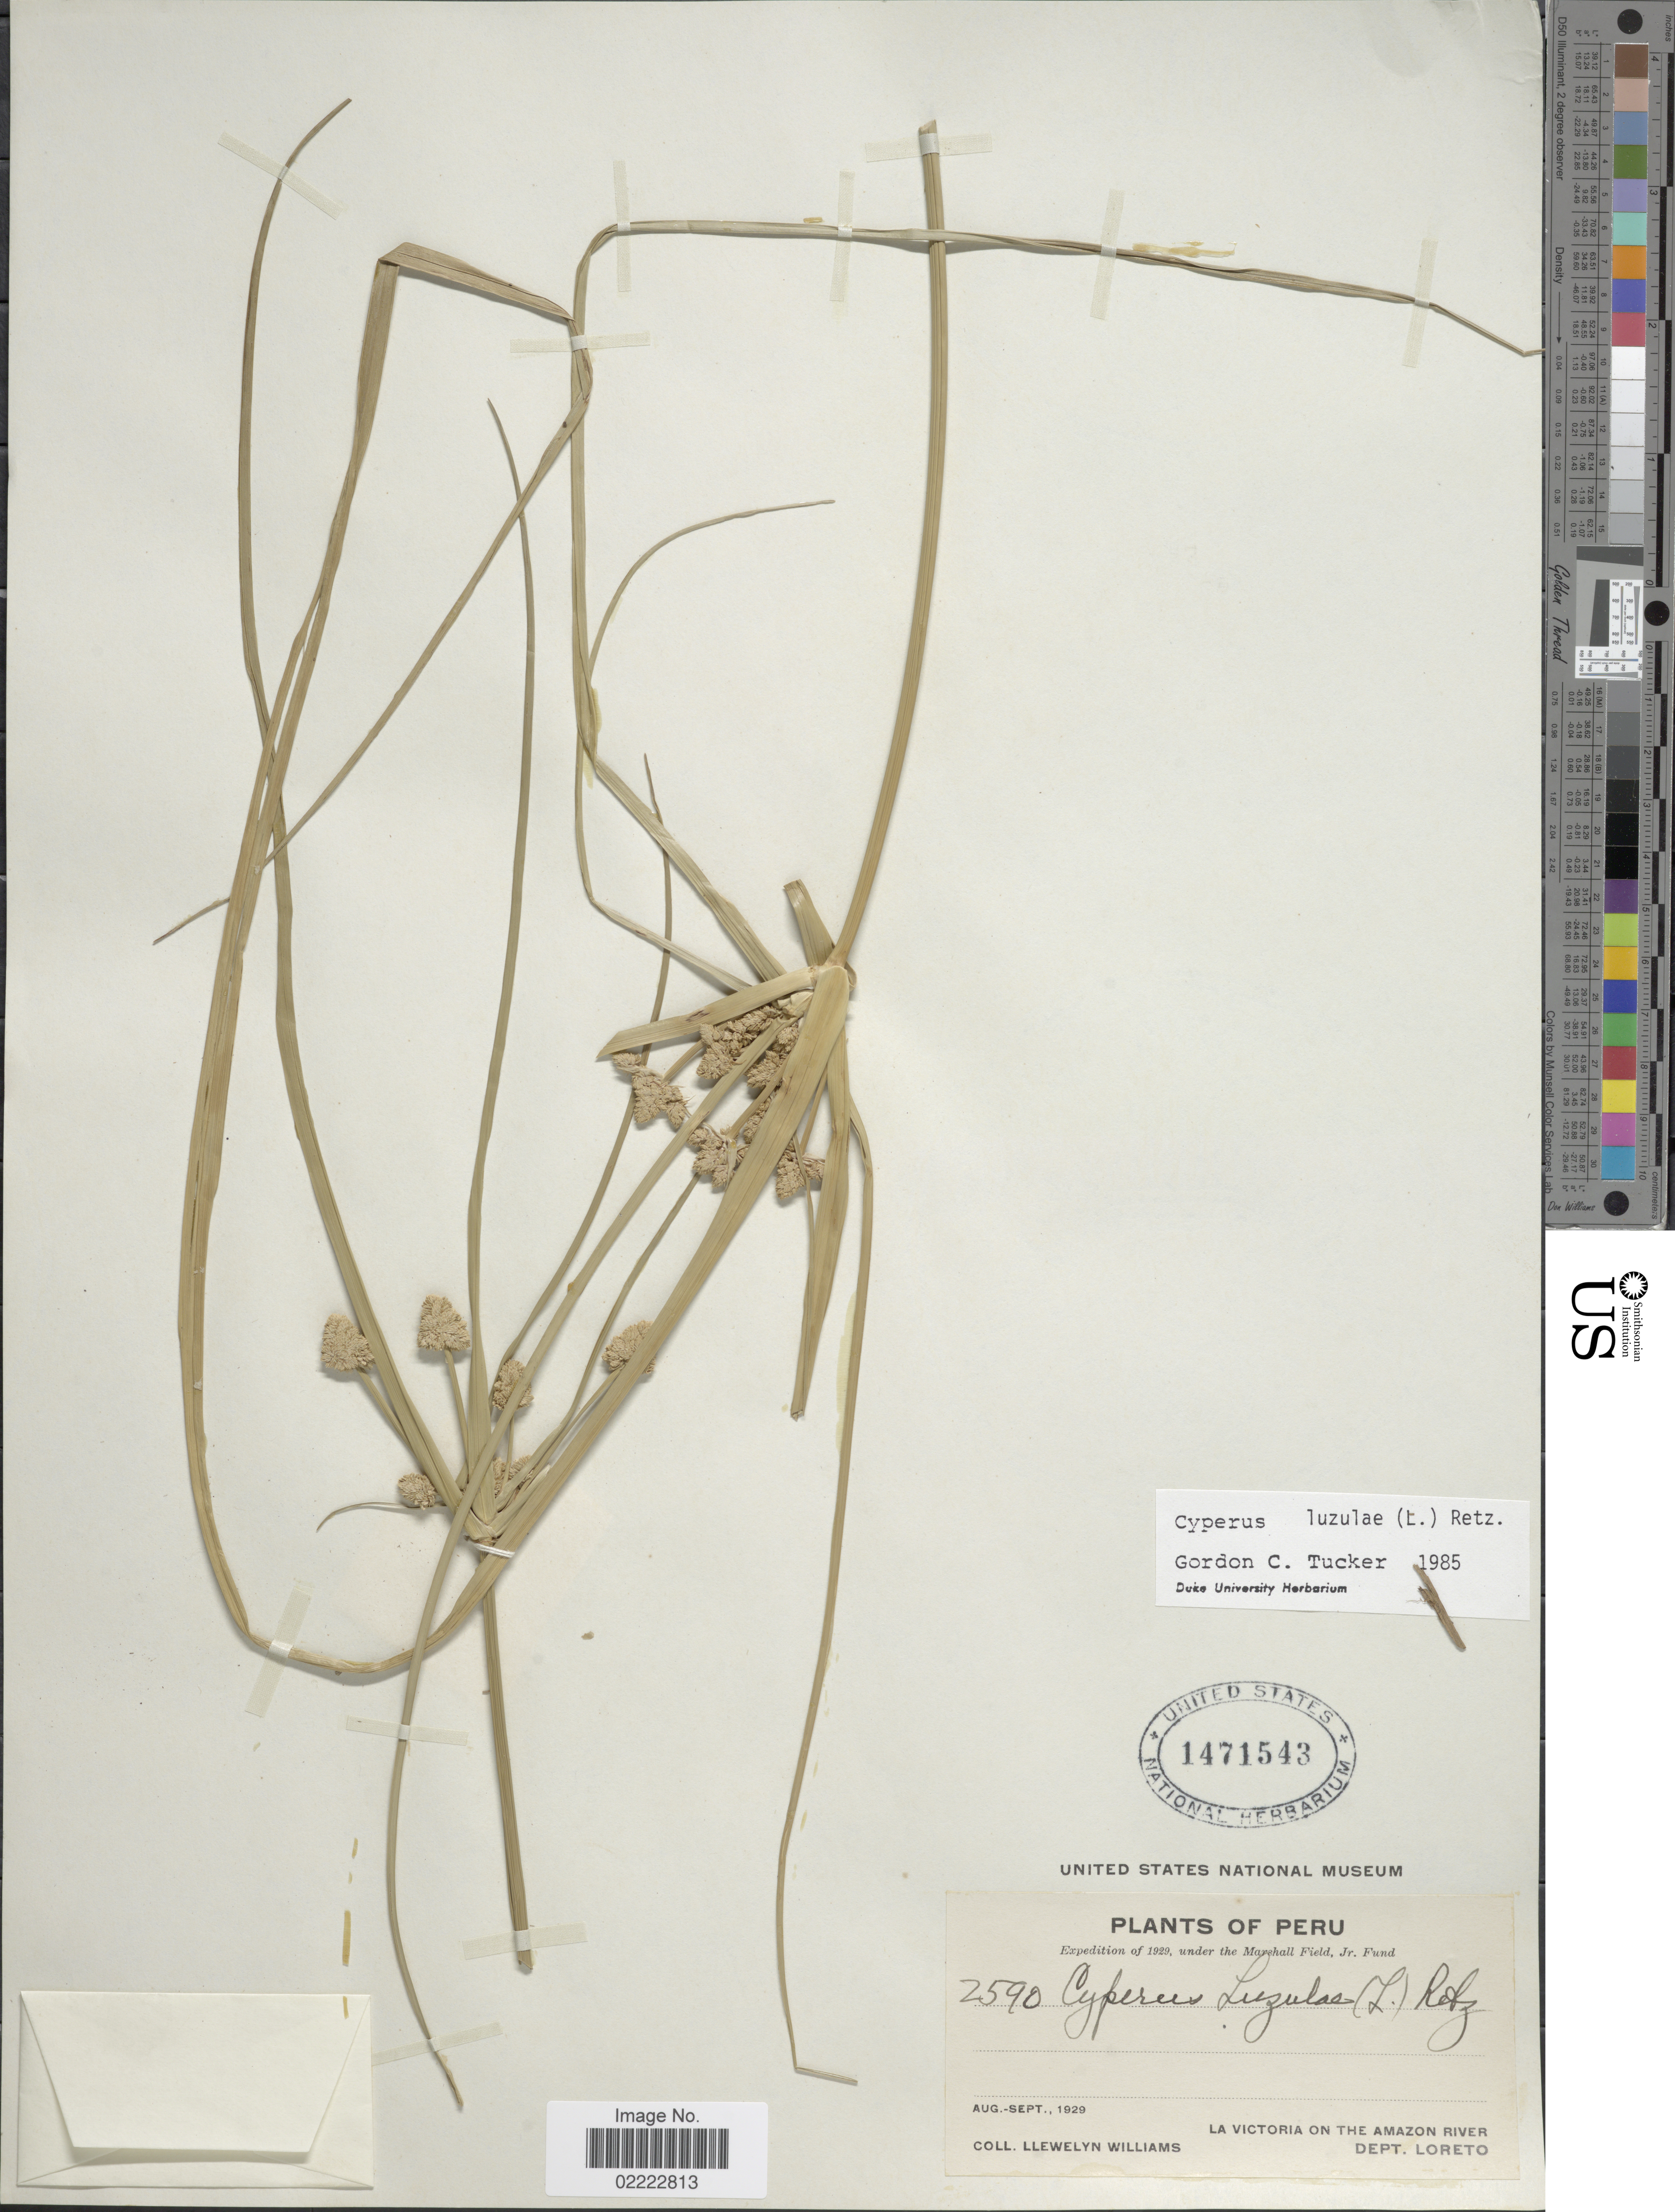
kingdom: Plantae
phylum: Tracheophyta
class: Liliopsida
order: Poales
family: Cyperaceae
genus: Cyperus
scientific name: Cyperus luzulae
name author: (L.) Rottb. ex Retz.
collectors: Ll. Williams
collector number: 2590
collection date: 1929-08/1929-09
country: Peru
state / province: Loreto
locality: La Victoria On The Amazon River, Dept. Loreto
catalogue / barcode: US 1471543